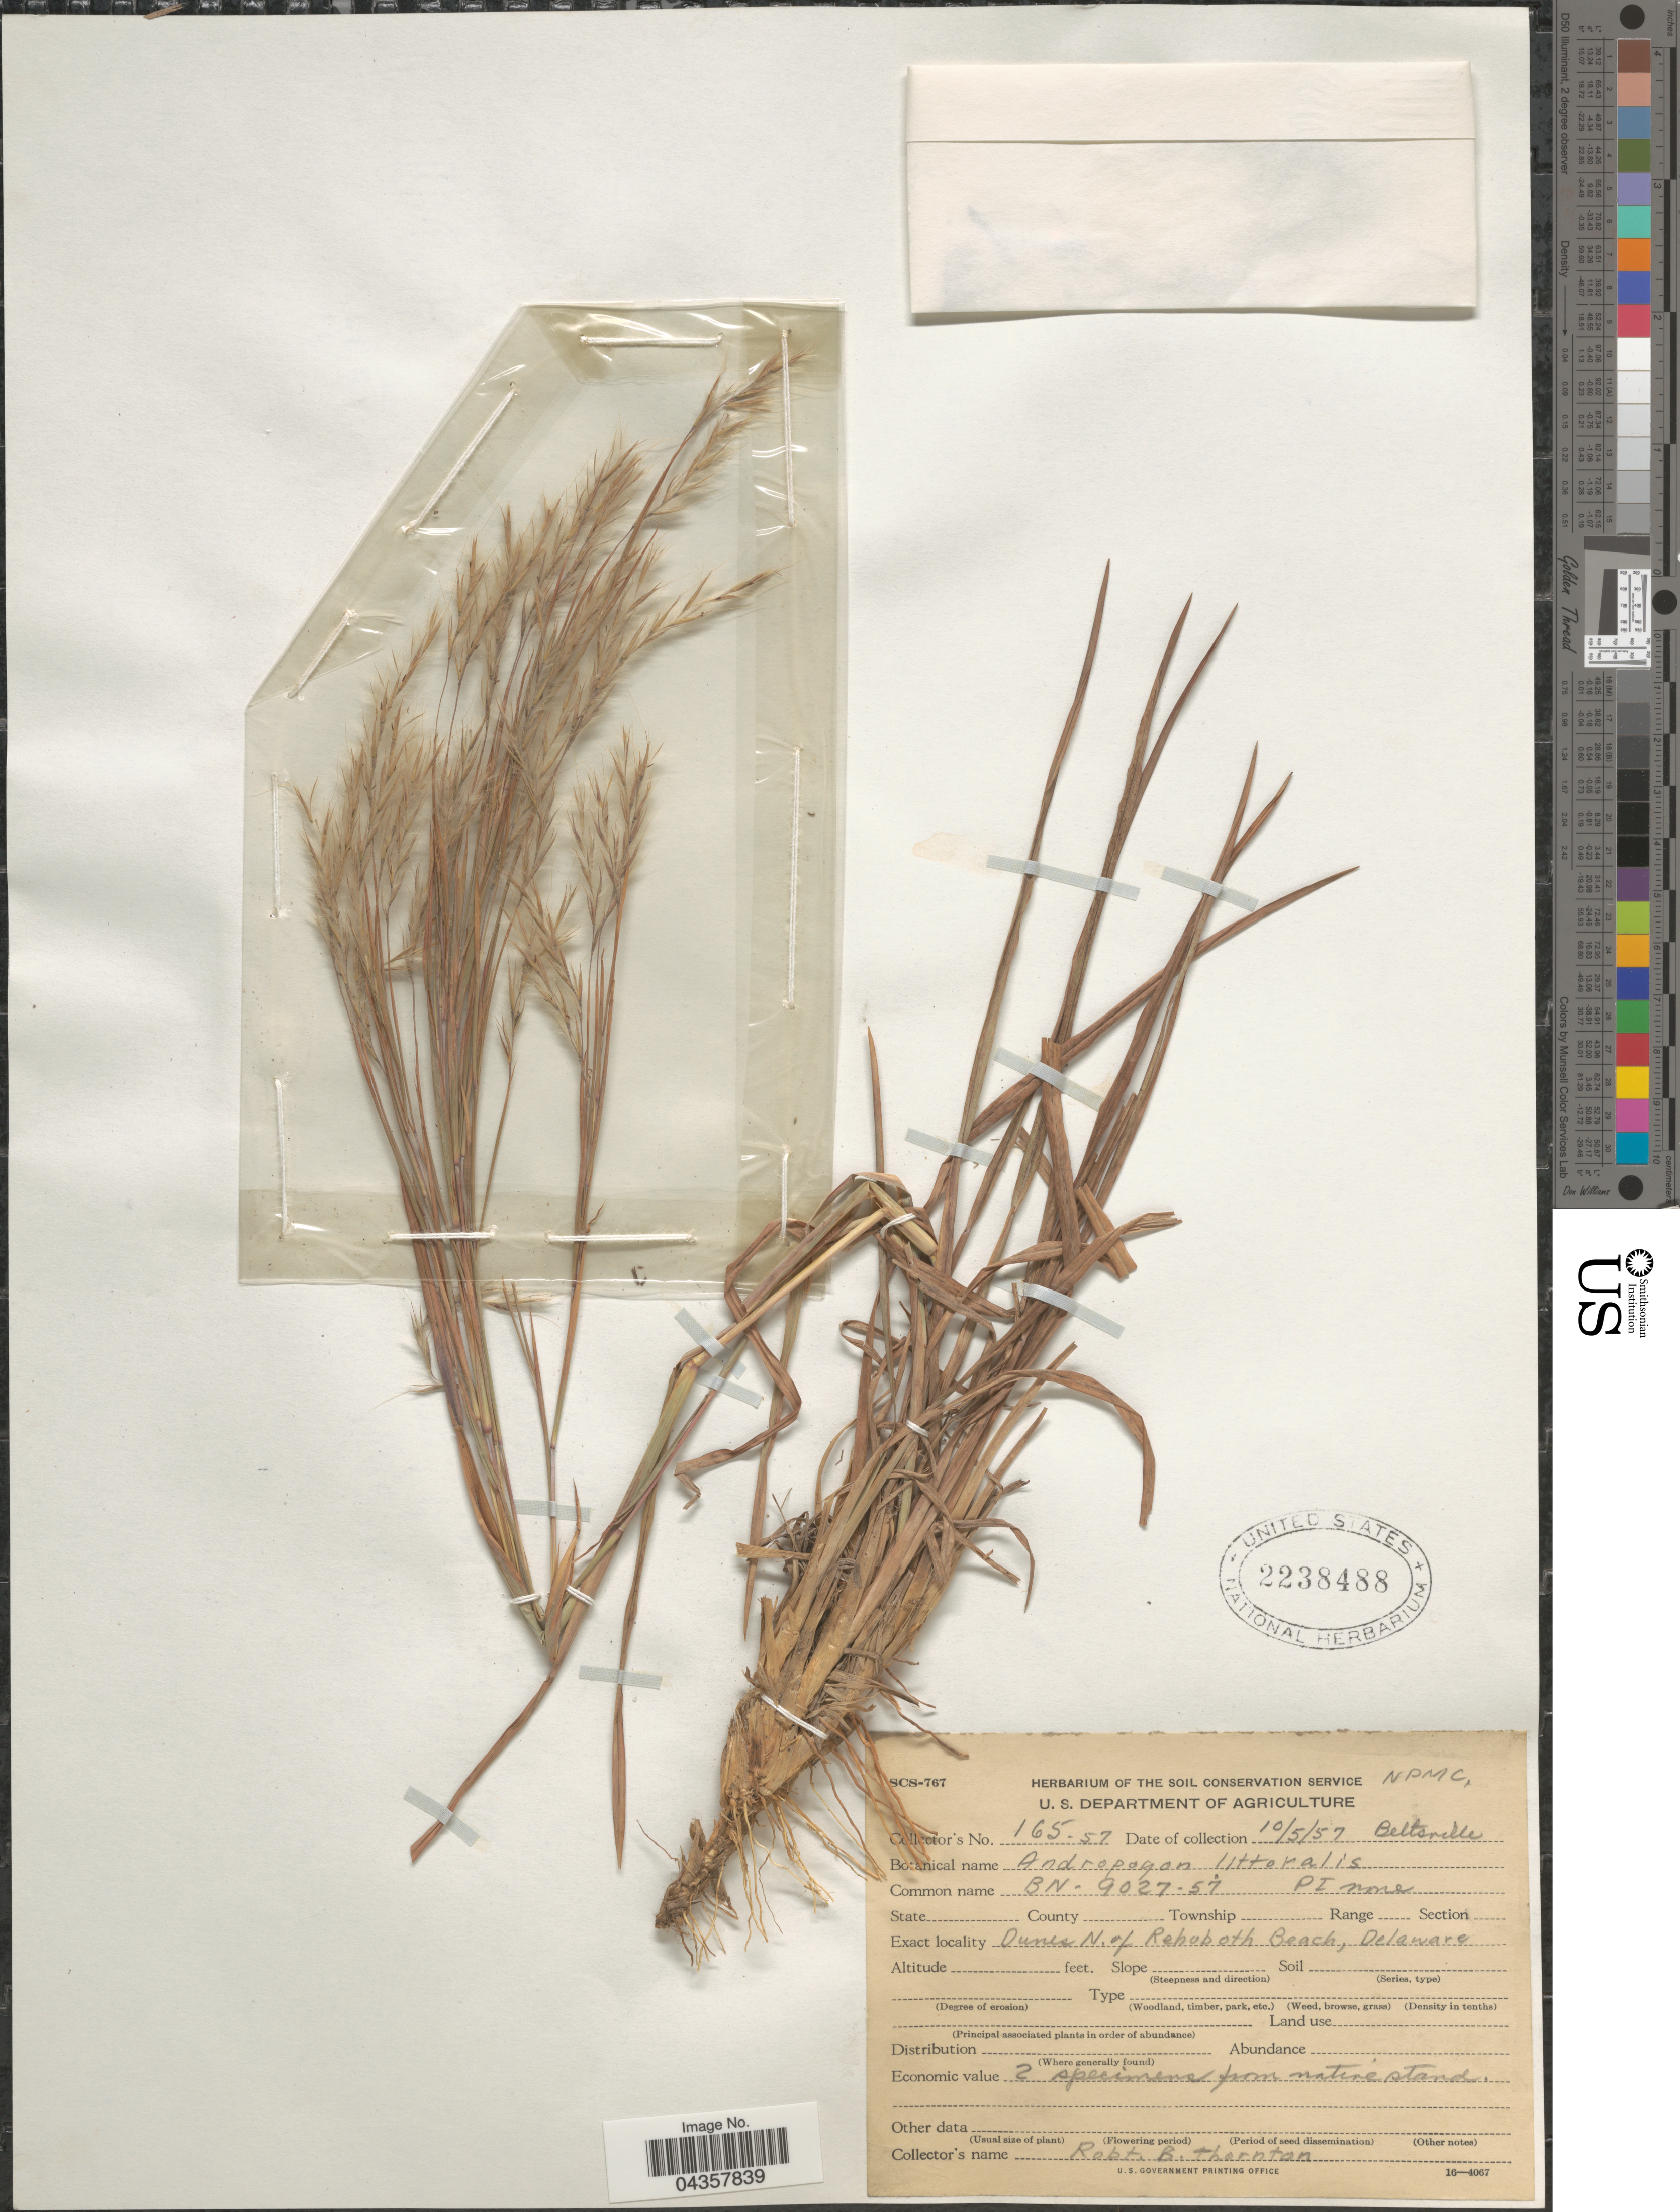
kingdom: Plantae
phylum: Tracheophyta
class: Liliopsida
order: Poales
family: Poaceae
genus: Schizachyrium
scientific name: Schizachyrium scoparium var. littorale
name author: (Nash) Gould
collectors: R. Thornton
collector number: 165-57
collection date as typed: Transcribed d/m/y: 10/5/57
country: United States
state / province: Delaware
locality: Dunes N. of Rehoboth Beach.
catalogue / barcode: US 2238488